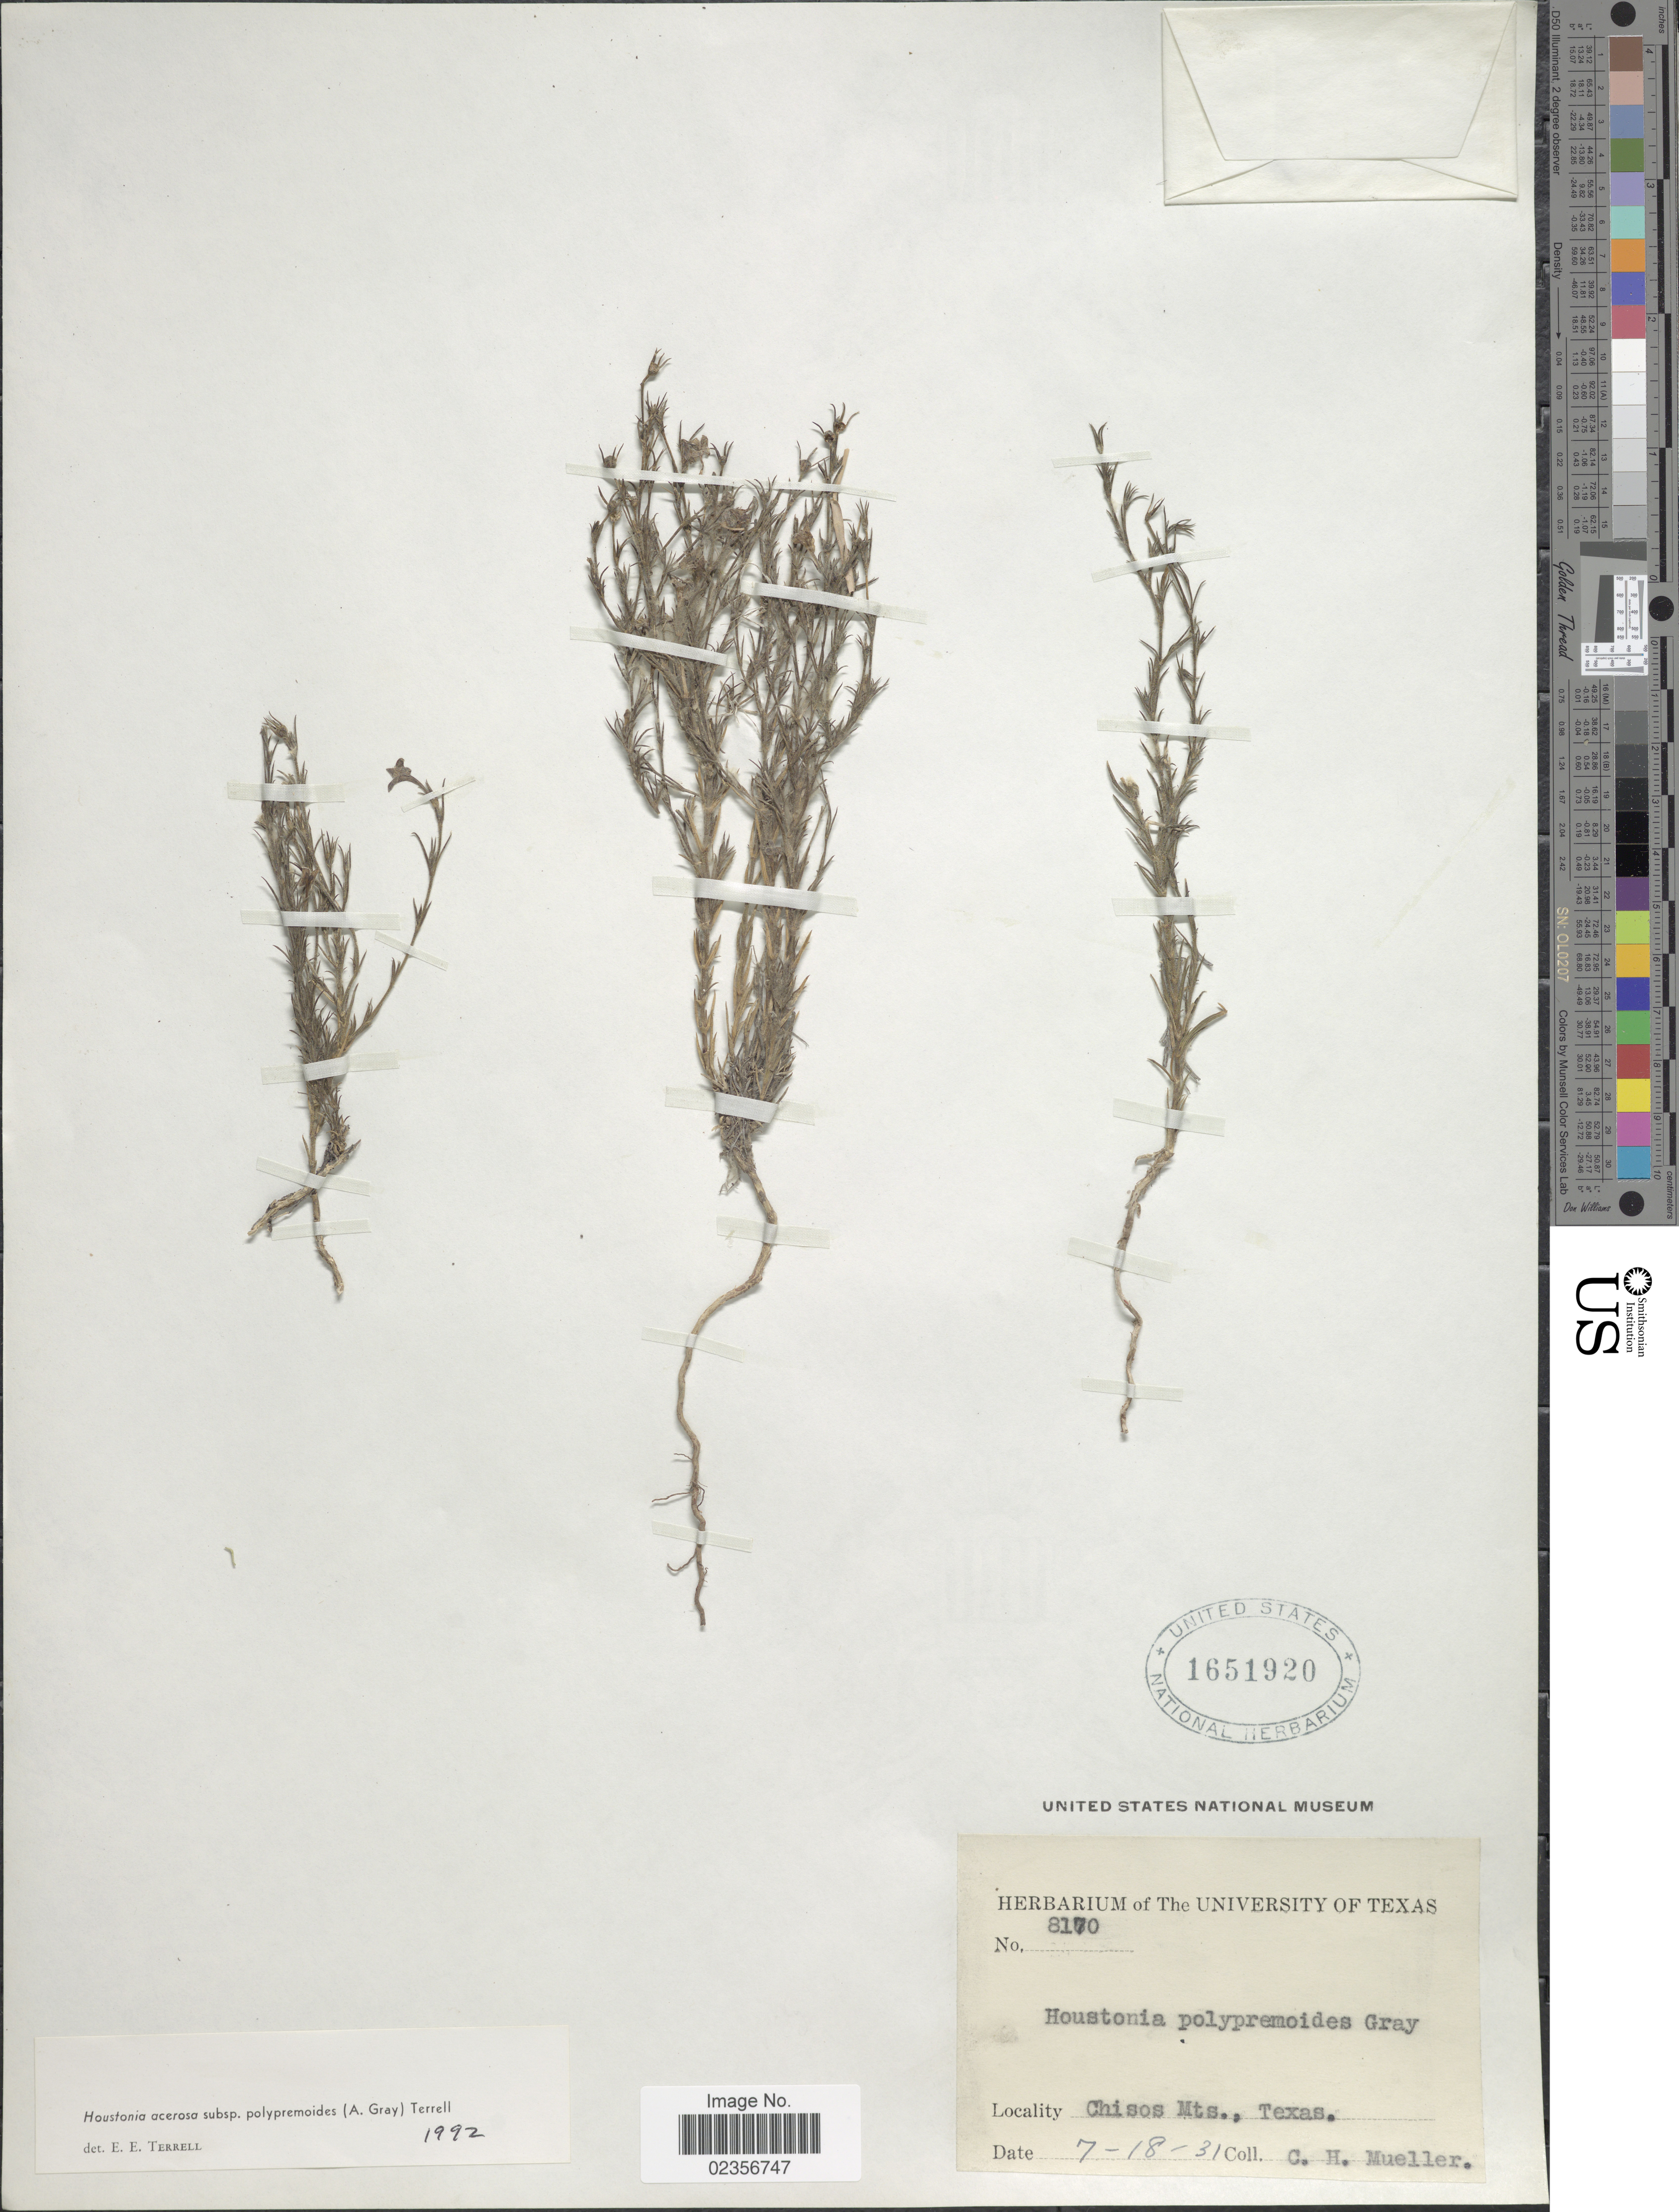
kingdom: Plantae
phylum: Tracheophyta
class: Magnoliopsida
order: Gentianales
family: Rubiaceae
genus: Houstonia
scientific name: Houstonia acerosa var. polypremoides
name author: (A. Gray) Terrell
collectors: C. H. Mueller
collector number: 8170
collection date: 1931-07-18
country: United States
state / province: Texas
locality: Chisos Mts.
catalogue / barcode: US 1651920